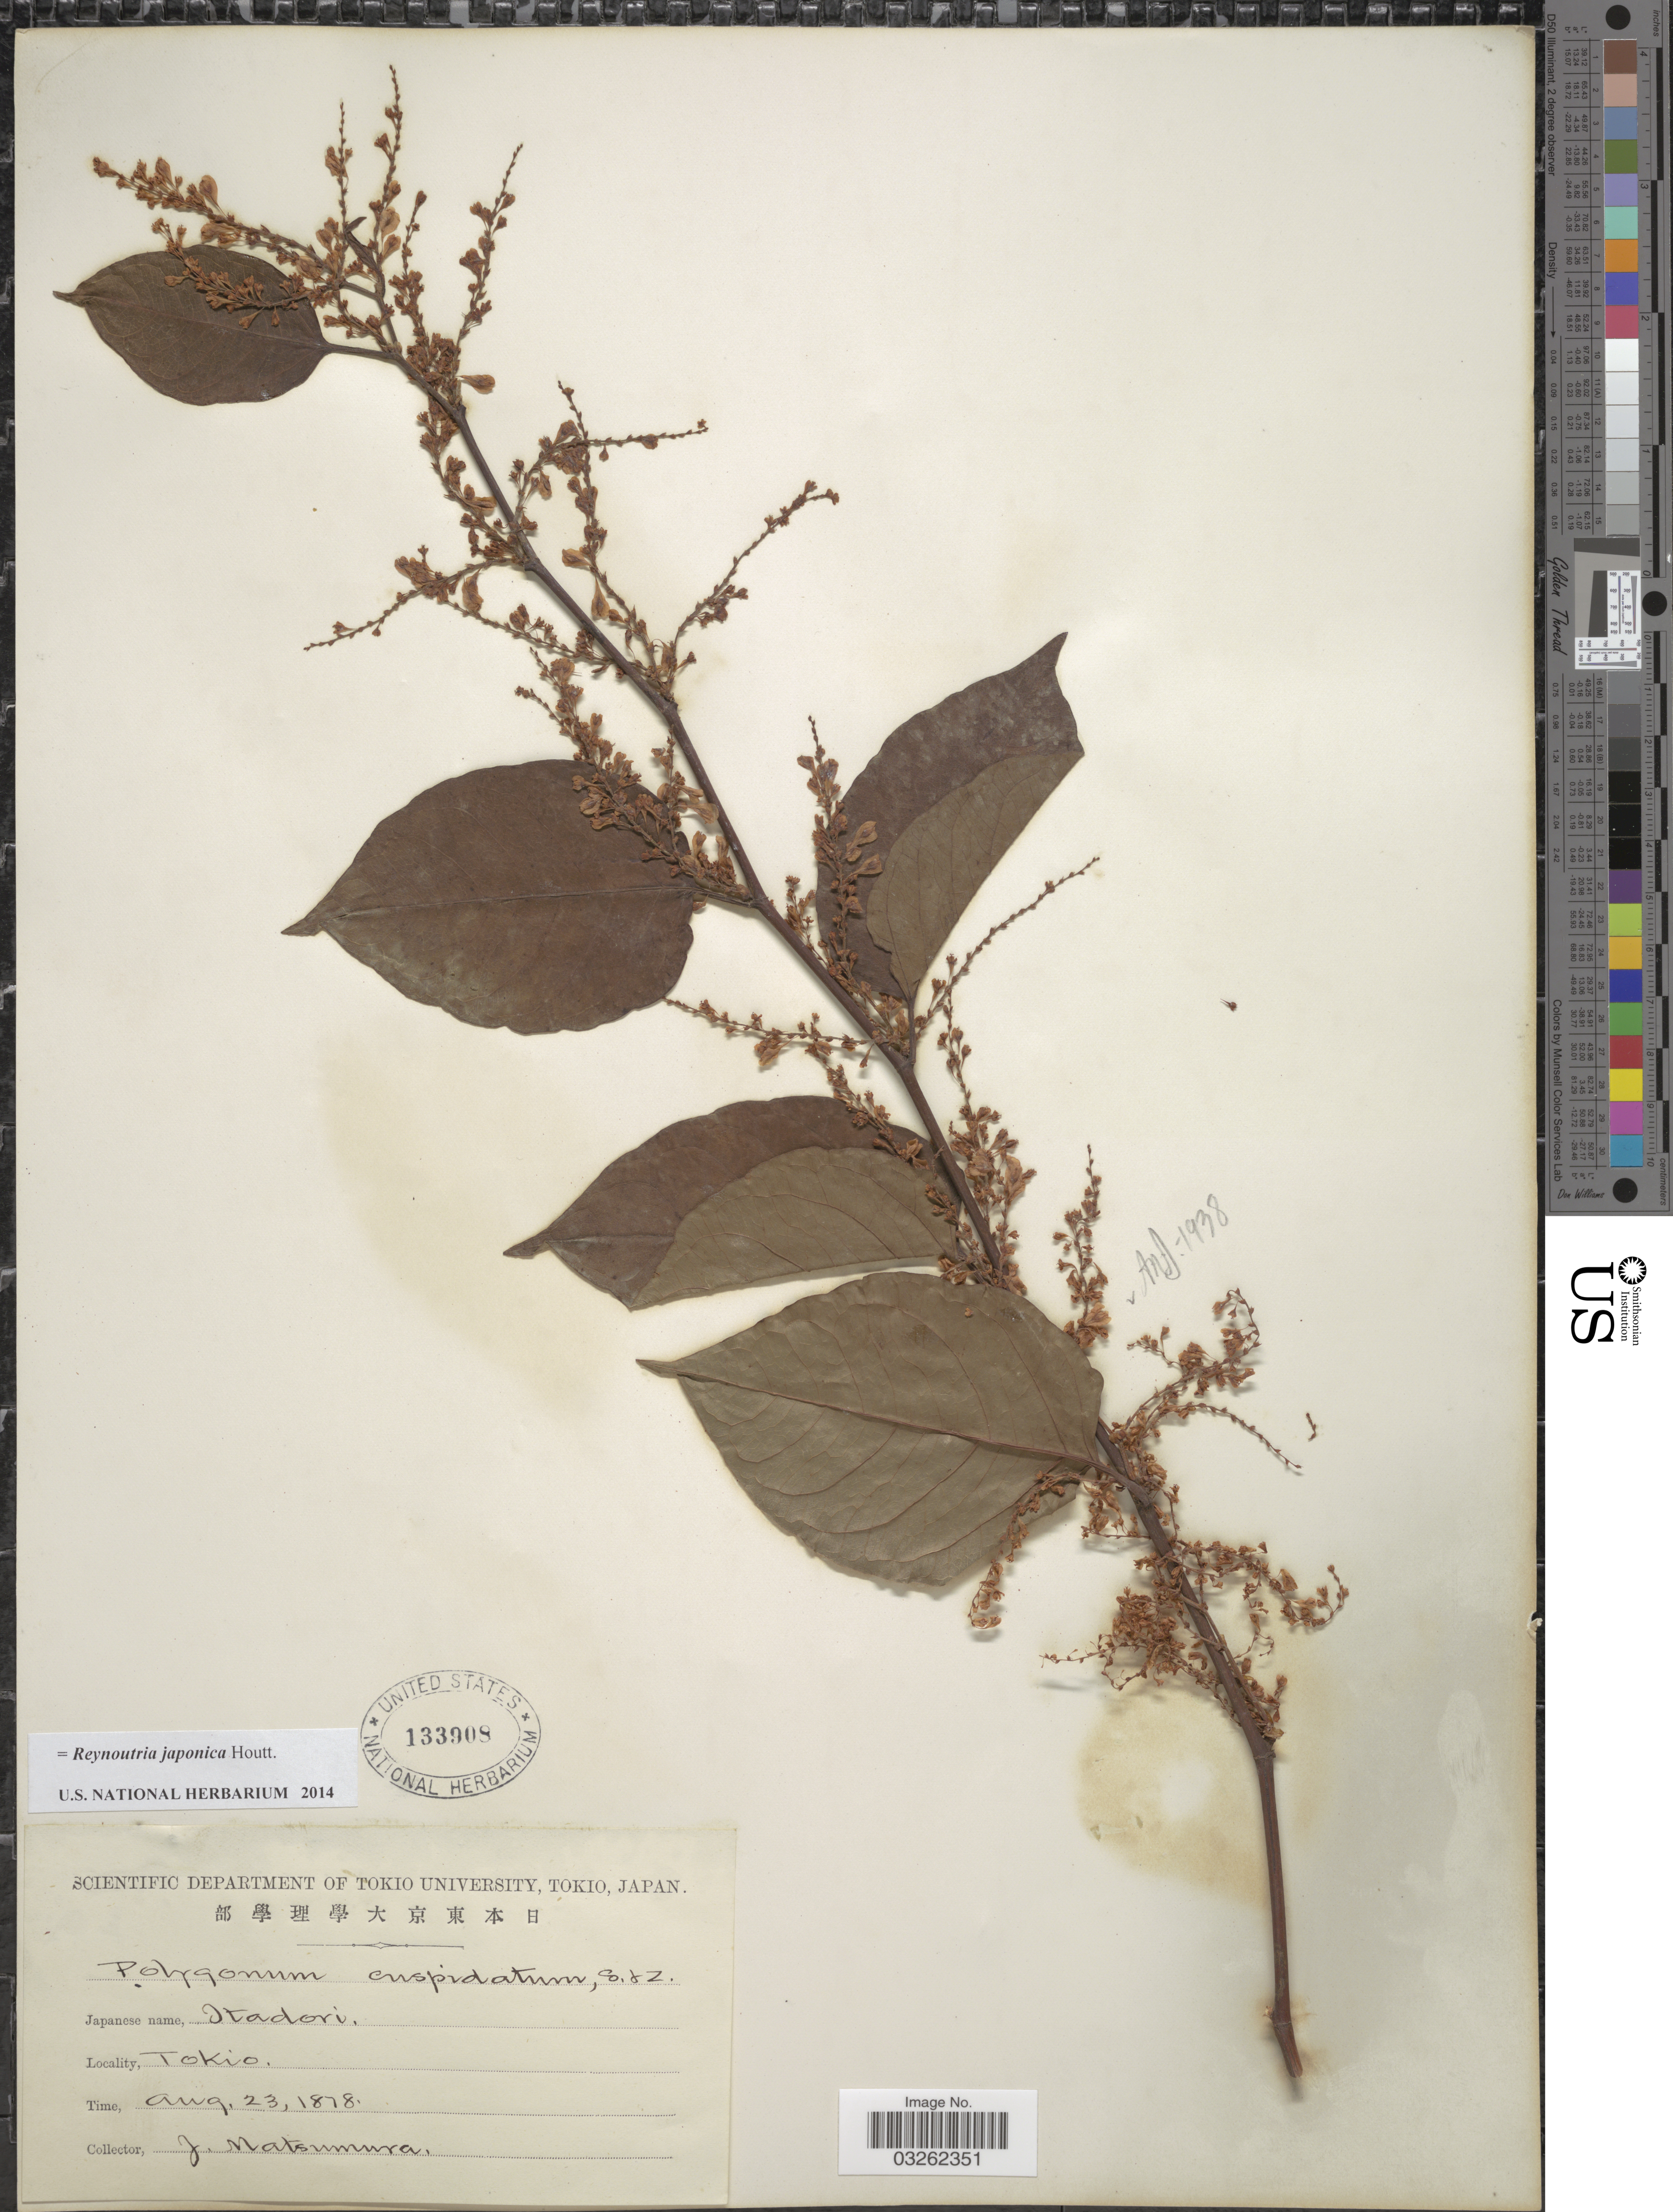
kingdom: Plantae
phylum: Tracheophyta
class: Magnoliopsida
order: Caryophyllales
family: Polygonaceae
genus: Reynoutria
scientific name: Reynoutria japonica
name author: Houtt.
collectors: J. Matsumura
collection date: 1878-08-23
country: Japan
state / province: Tokyo, Federal City of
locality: Tokio.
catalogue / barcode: US 133908